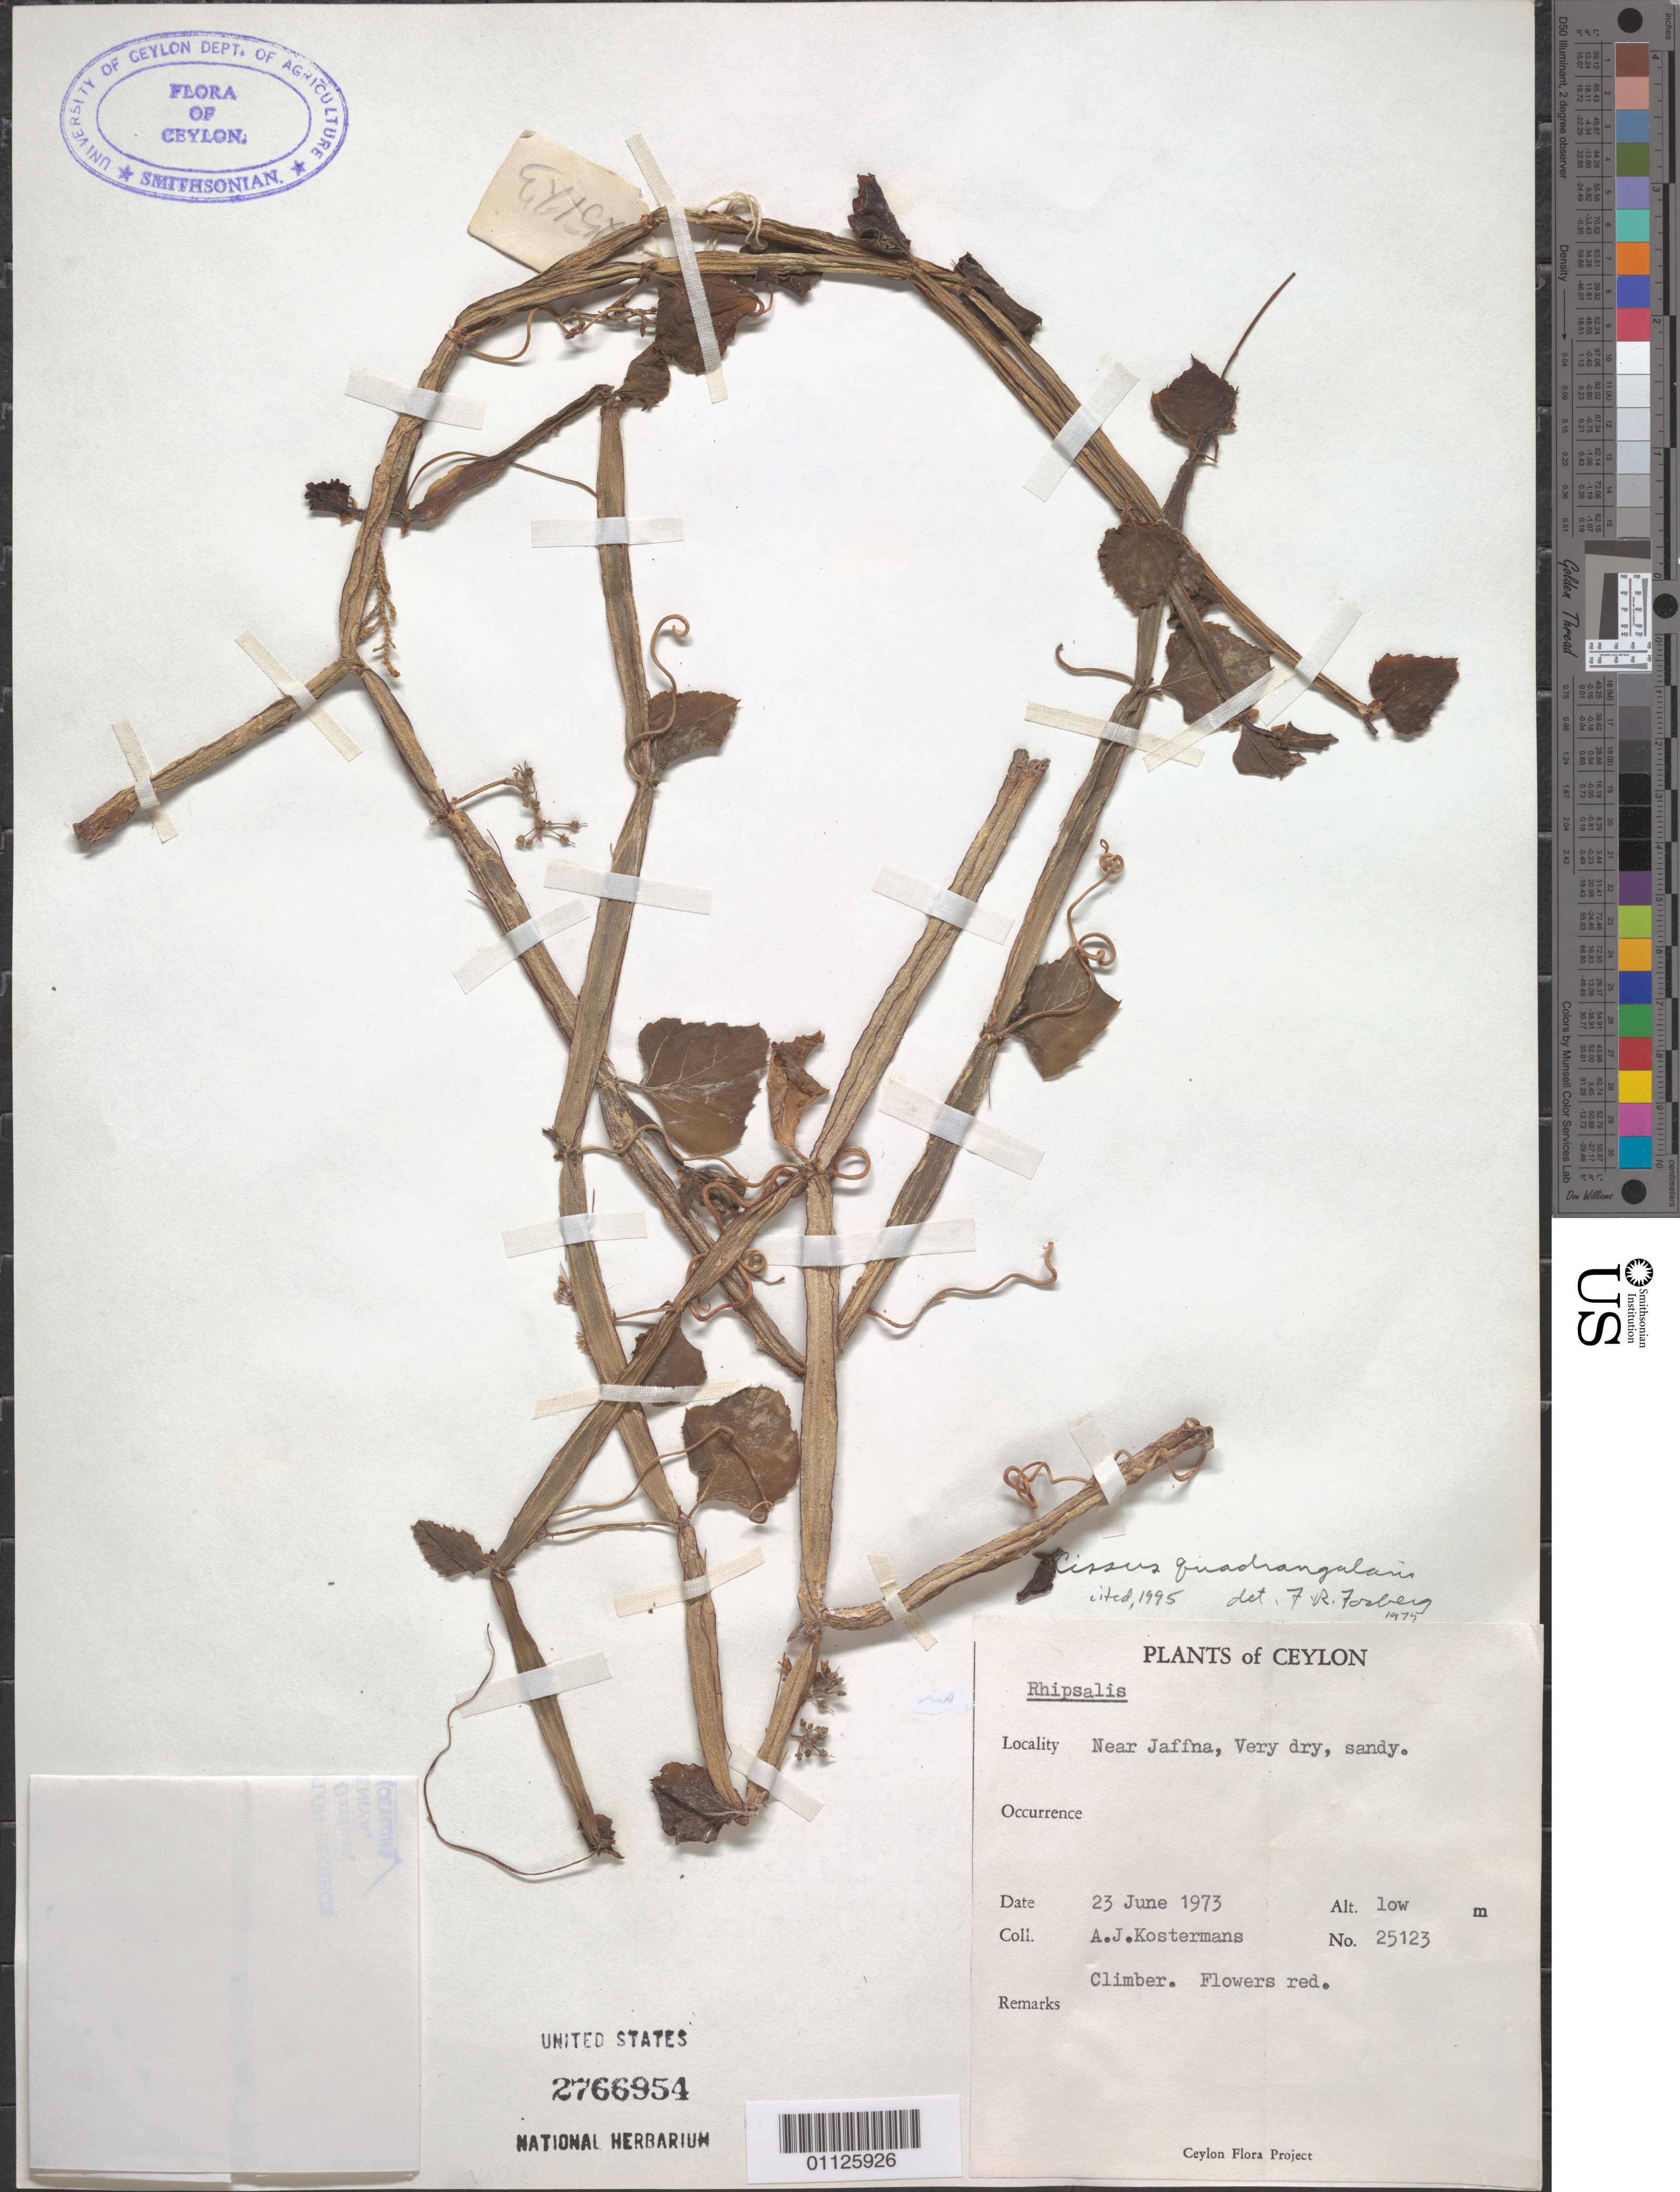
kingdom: Plantae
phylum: Tracheophyta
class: Magnoliopsida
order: Vitales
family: Vitaceae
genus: Cissus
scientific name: Cissus quadrangularis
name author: L.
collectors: A. J. G. Kostermans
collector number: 25123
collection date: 1973-06-23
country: Sri Lanka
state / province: Northern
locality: Near Jaffna.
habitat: Very dry, sandy. Climber.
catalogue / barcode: US 2766954